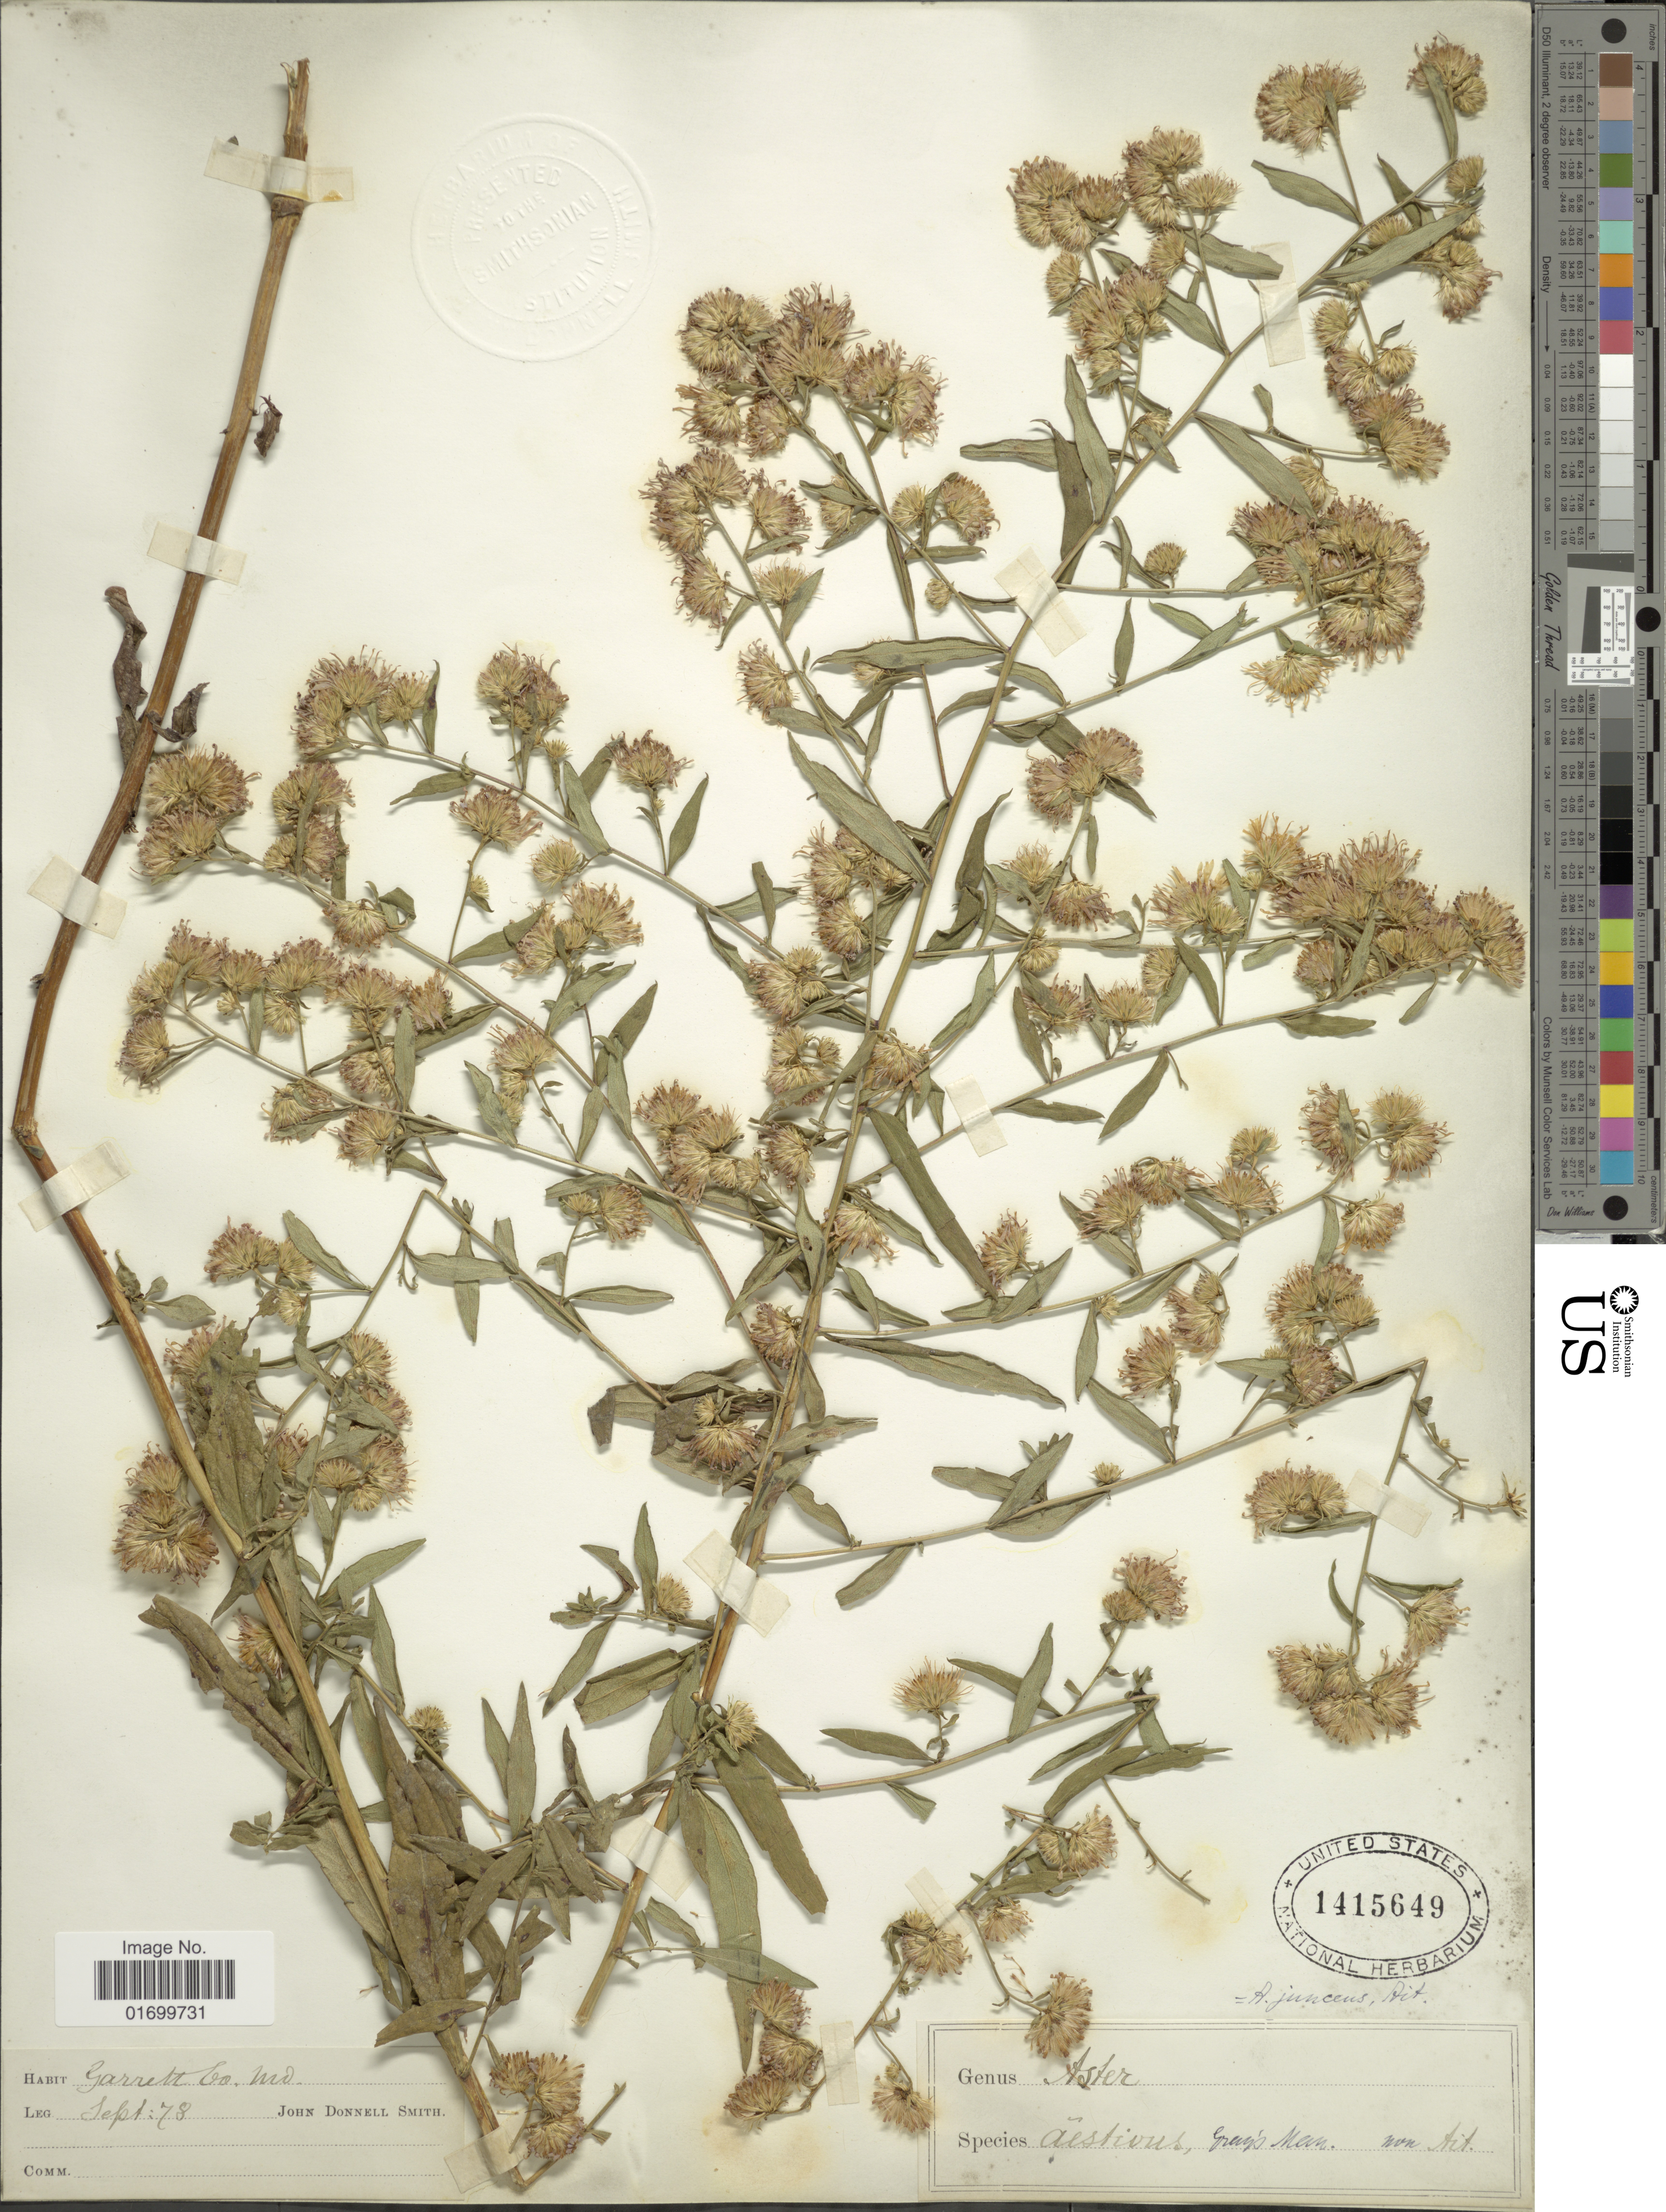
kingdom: Plantae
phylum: Tracheophyta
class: Magnoliopsida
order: Asterales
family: Asteraceae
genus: Symphyotrichum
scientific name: Symphyotrichum novi-belgii var. novi-belgii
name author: (L.) G.L. Nesom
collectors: J. Donnell Smith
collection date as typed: Transcribed d/m/y: /9/78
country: United States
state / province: Maryland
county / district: Garrett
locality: Garrett Co.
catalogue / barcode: US 1415649